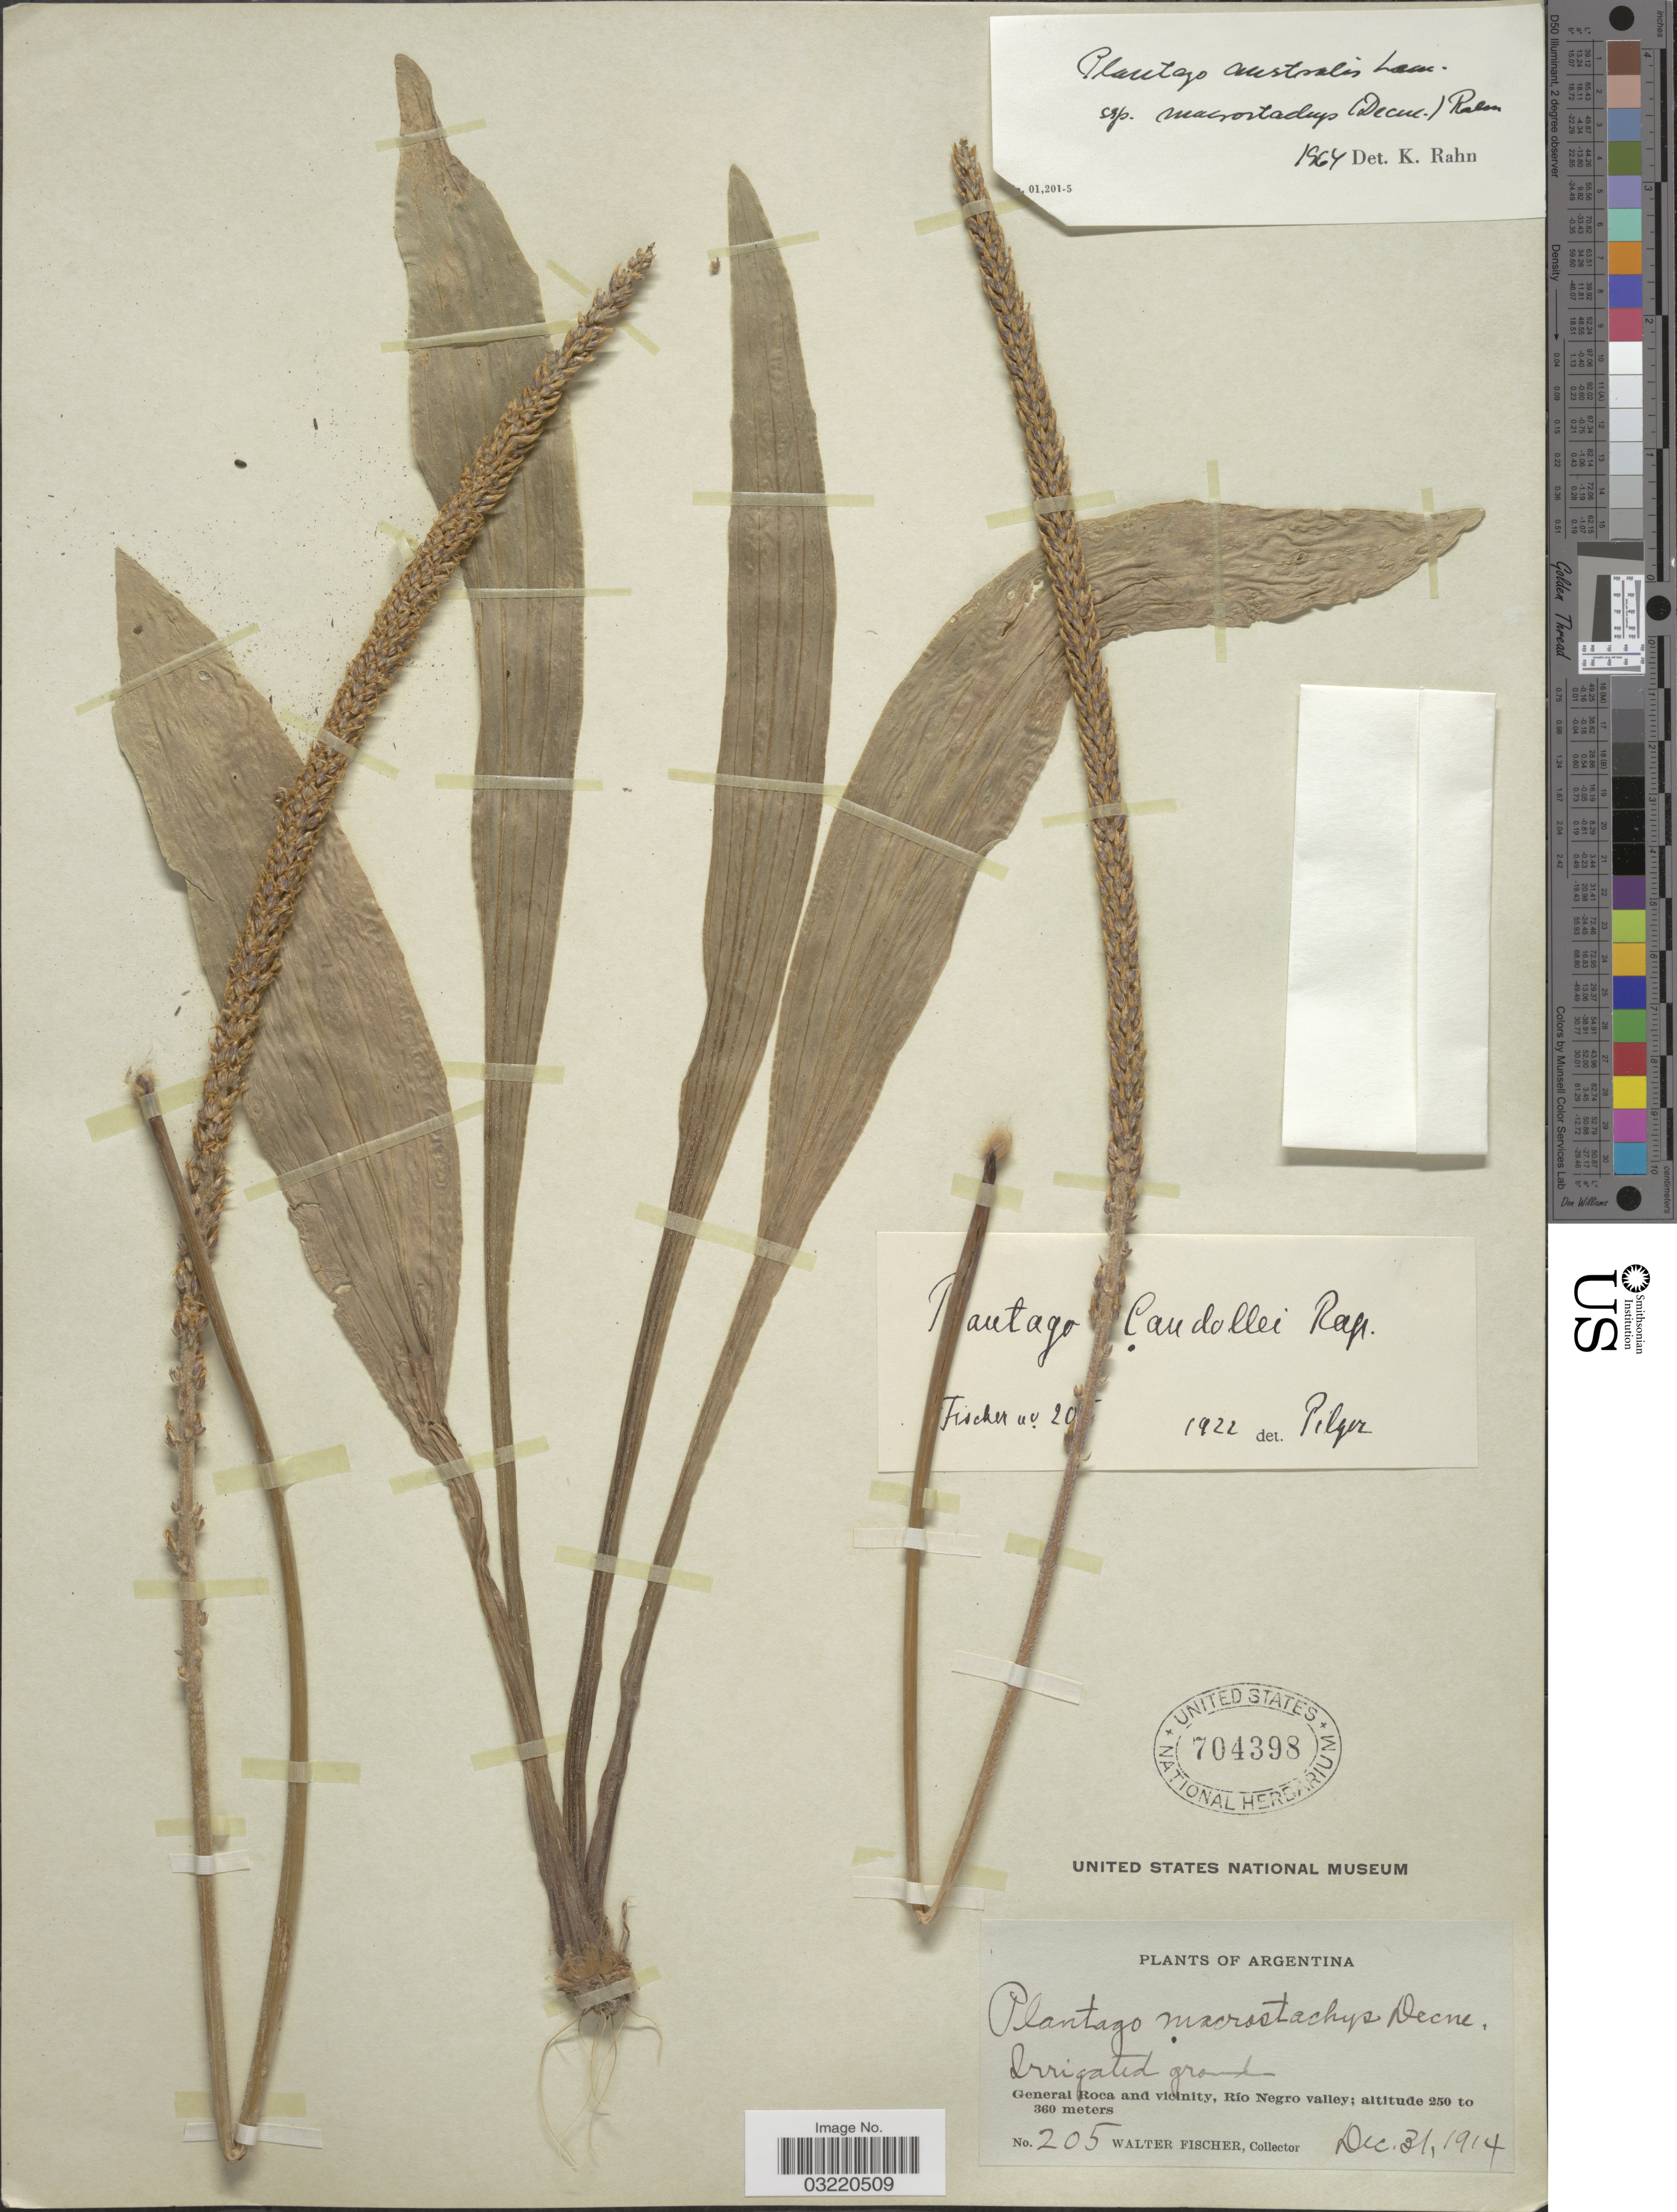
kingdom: Plantae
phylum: Tracheophyta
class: Magnoliopsida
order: Lamiales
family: Plantaginaceae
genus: Plantago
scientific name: Plantago australis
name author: Lam.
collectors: W. Fischer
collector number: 205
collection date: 1914-12-31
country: Argentina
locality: General Roaca and vicinity, Río Negro Valley.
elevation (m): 250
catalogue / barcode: US 704398